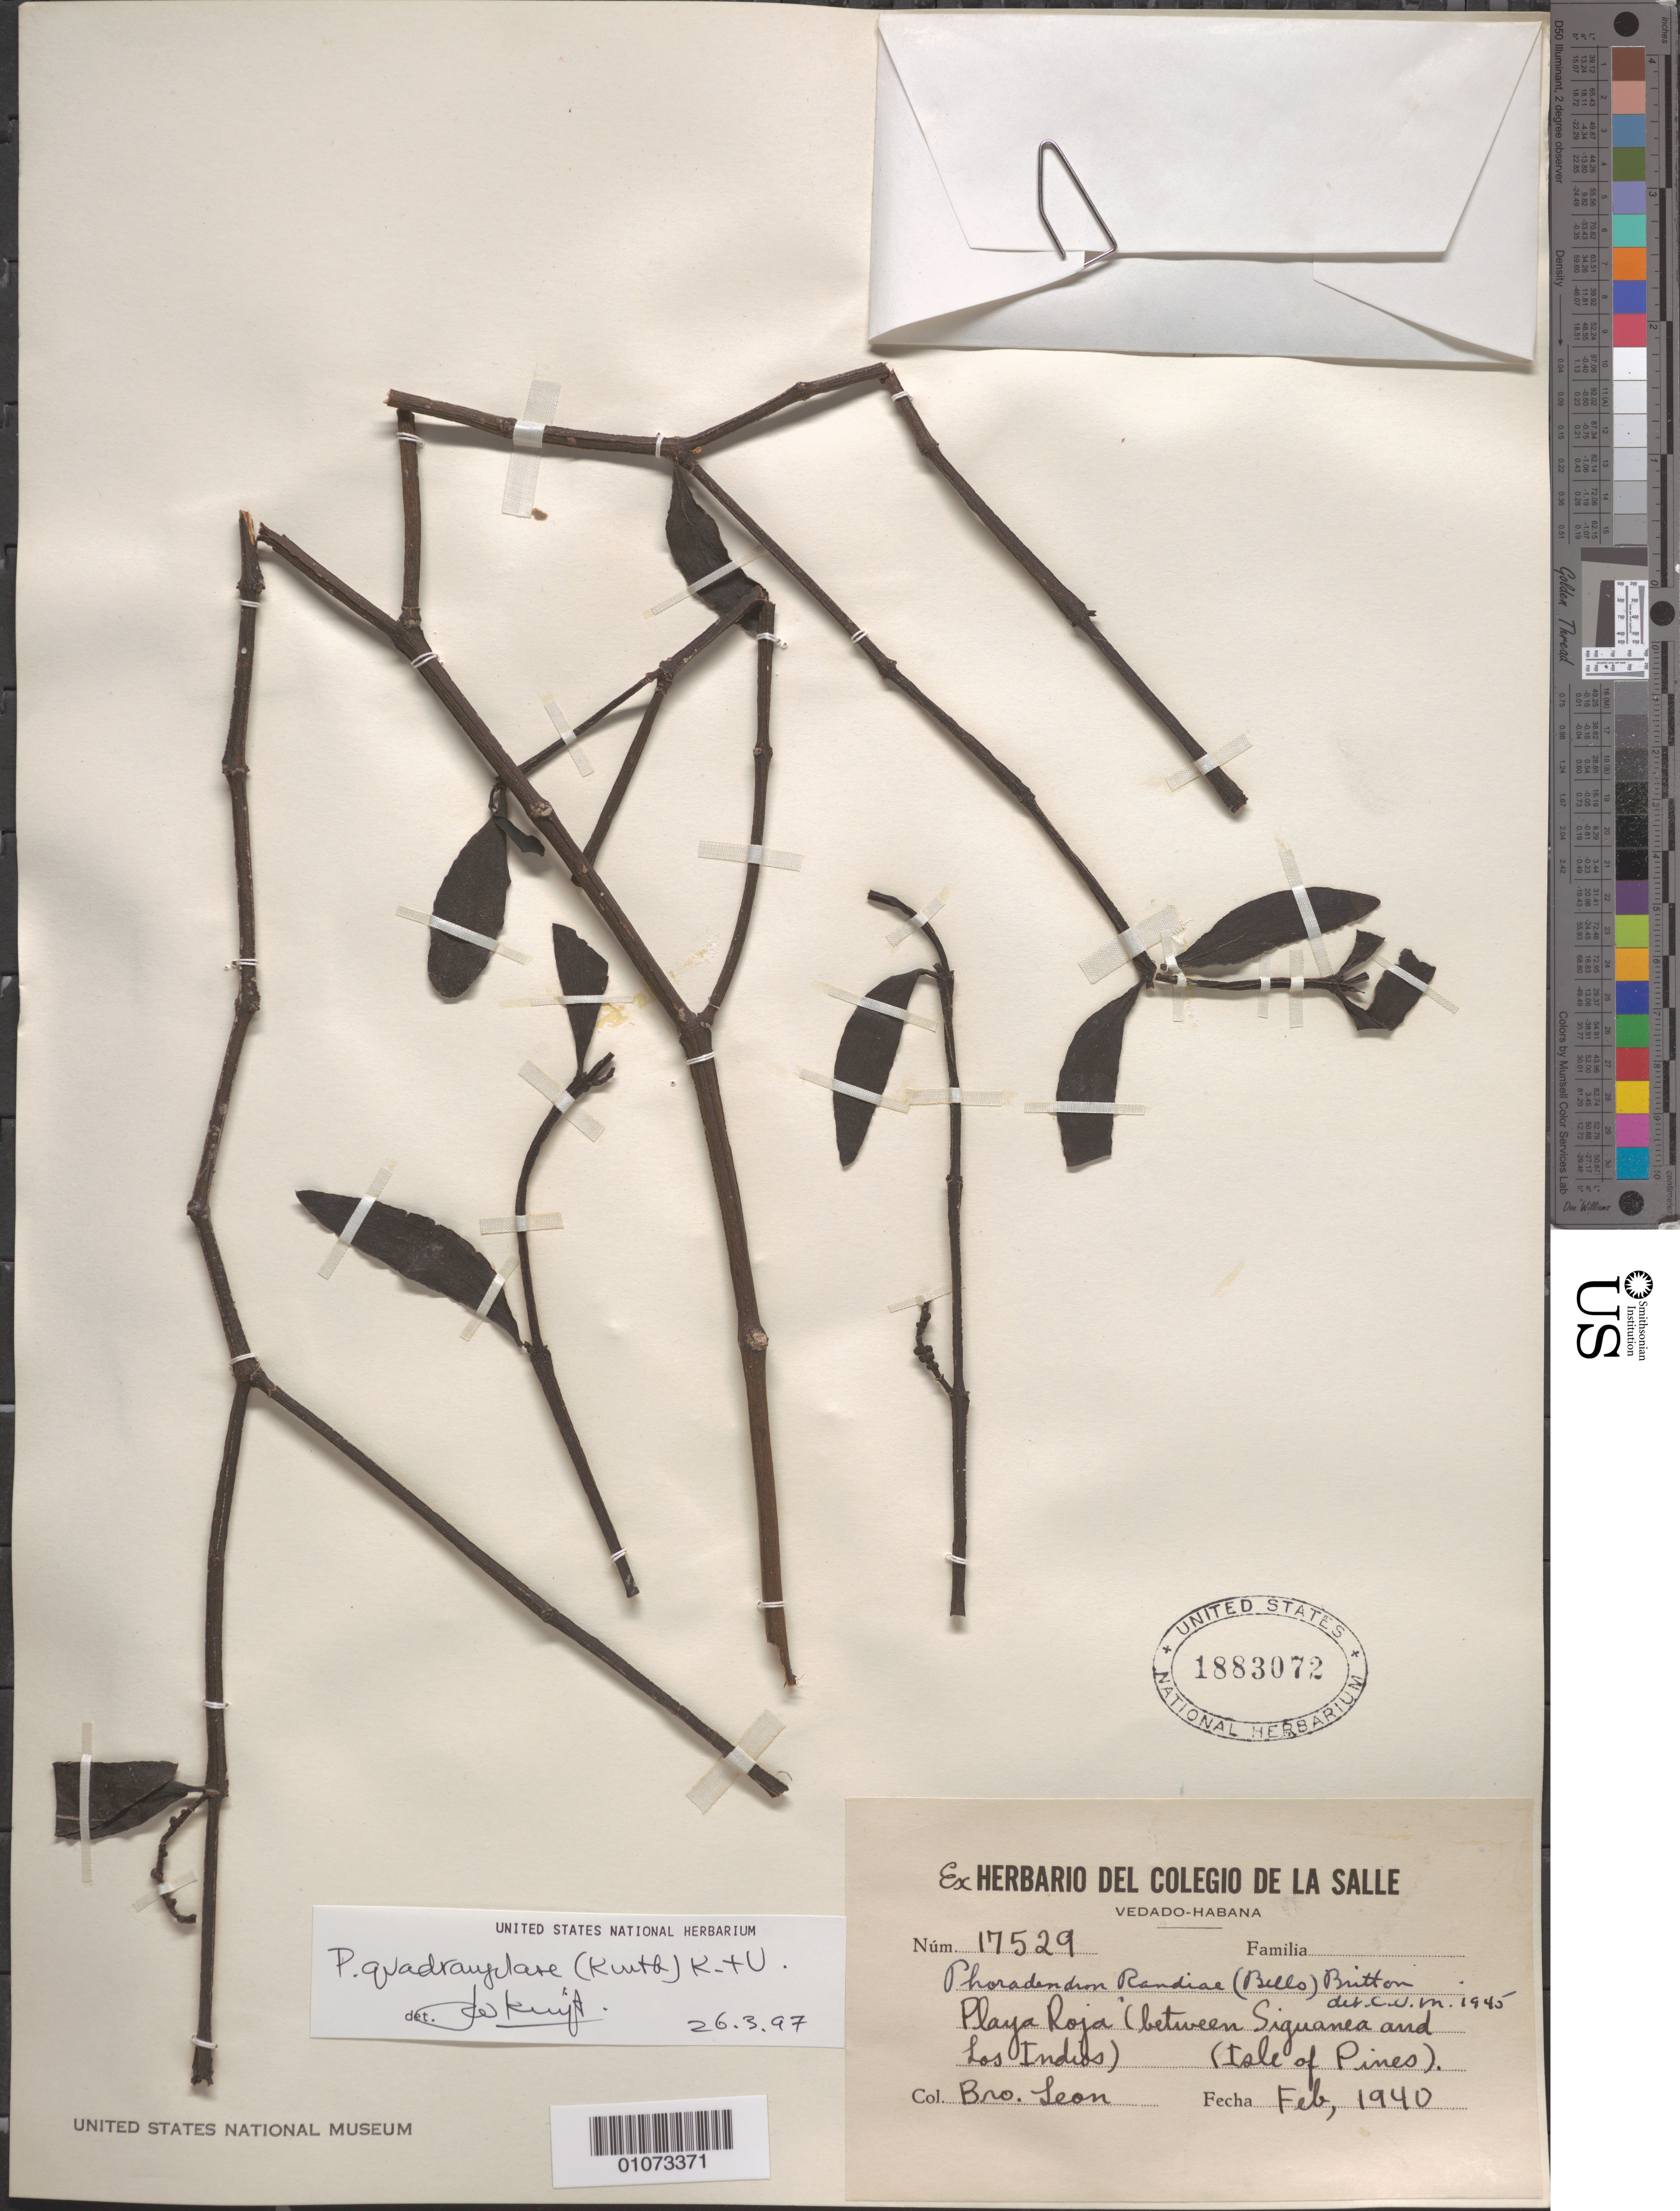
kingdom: Plantae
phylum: Tracheophyta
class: Magnoliopsida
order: Santalales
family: Viscaceae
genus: Phoradendron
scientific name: Phoradendron quadrangulare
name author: (Kunth) Griseb.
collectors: Bro. León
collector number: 17529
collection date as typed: Feb 1940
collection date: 1940-02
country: Cuba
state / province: Isla de La Juventud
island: Isla de la Juventud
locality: Isle of Pines Playa Roja (between Siguanea and Los Indios)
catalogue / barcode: US 1883072